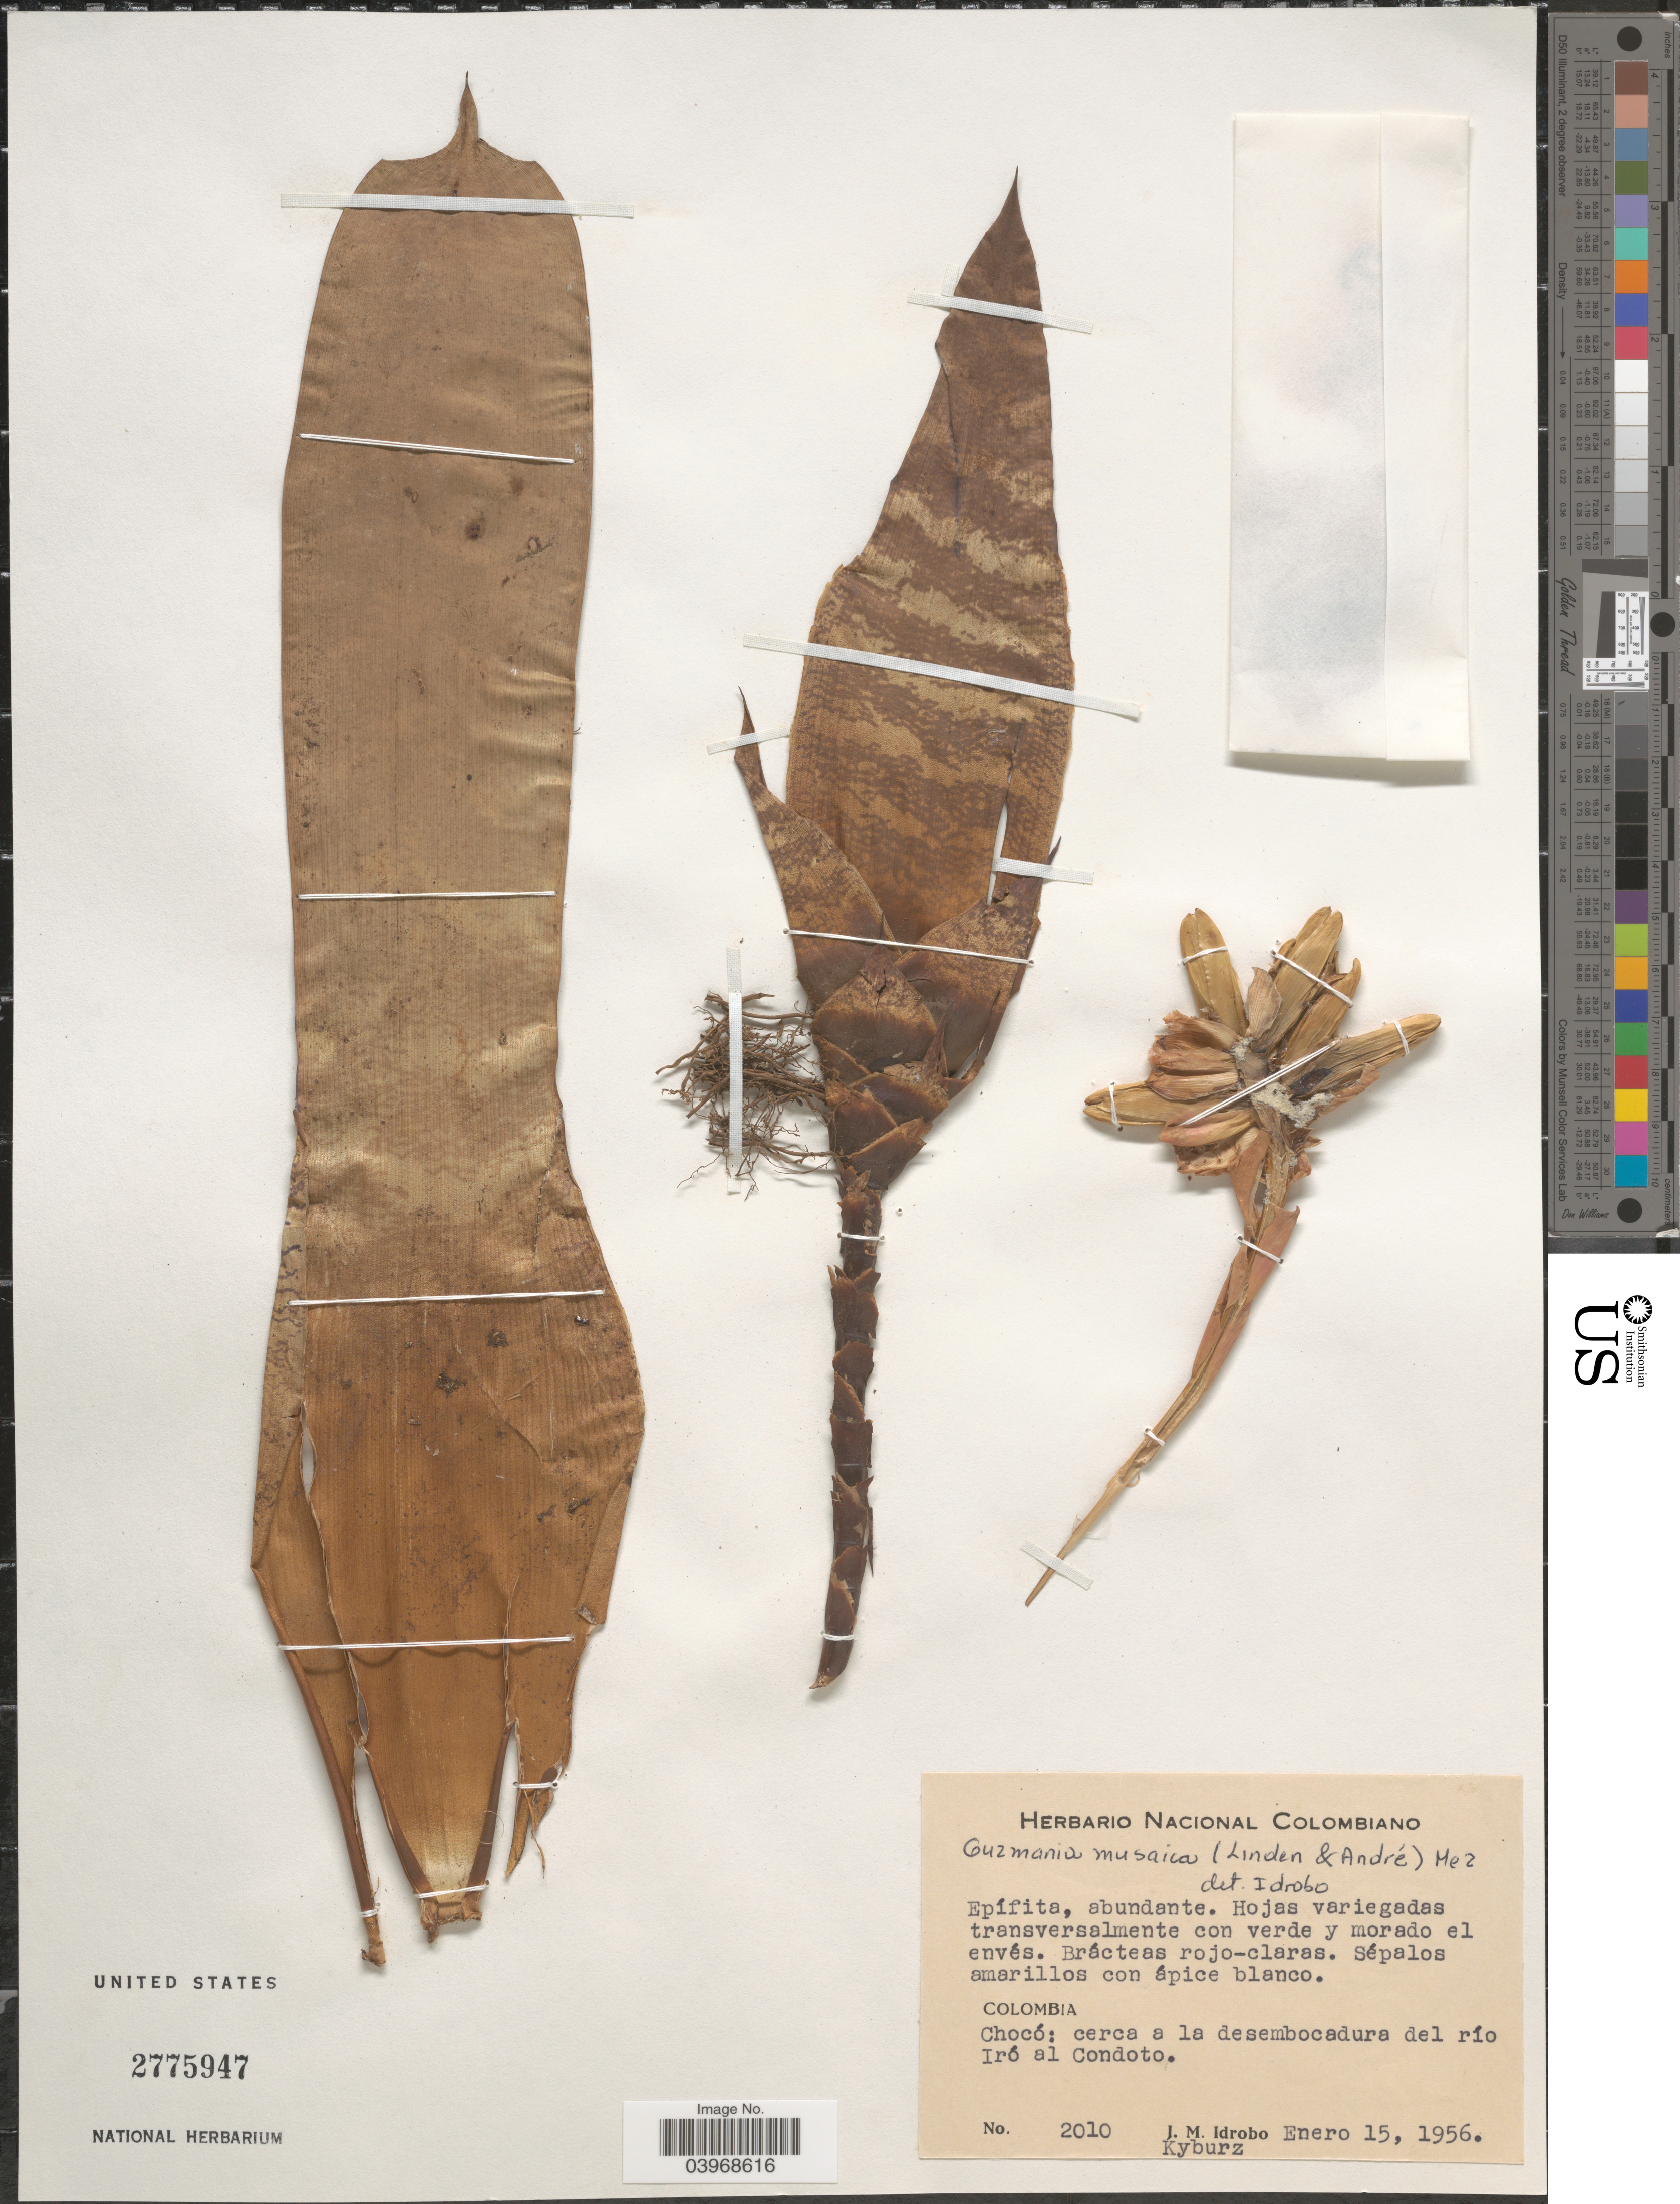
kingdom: Plantae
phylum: Tracheophyta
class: Liliopsida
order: Poales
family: Bromeliaceae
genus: Guzmania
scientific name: Guzmania musaica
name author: (Linden & André) Mez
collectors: J. M. Idrobo & -. Kyburz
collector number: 2010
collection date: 1956-01-15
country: Colombia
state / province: Chocó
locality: Cerca a la desembocadura del río Iró al Condoto.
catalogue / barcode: US 2775947